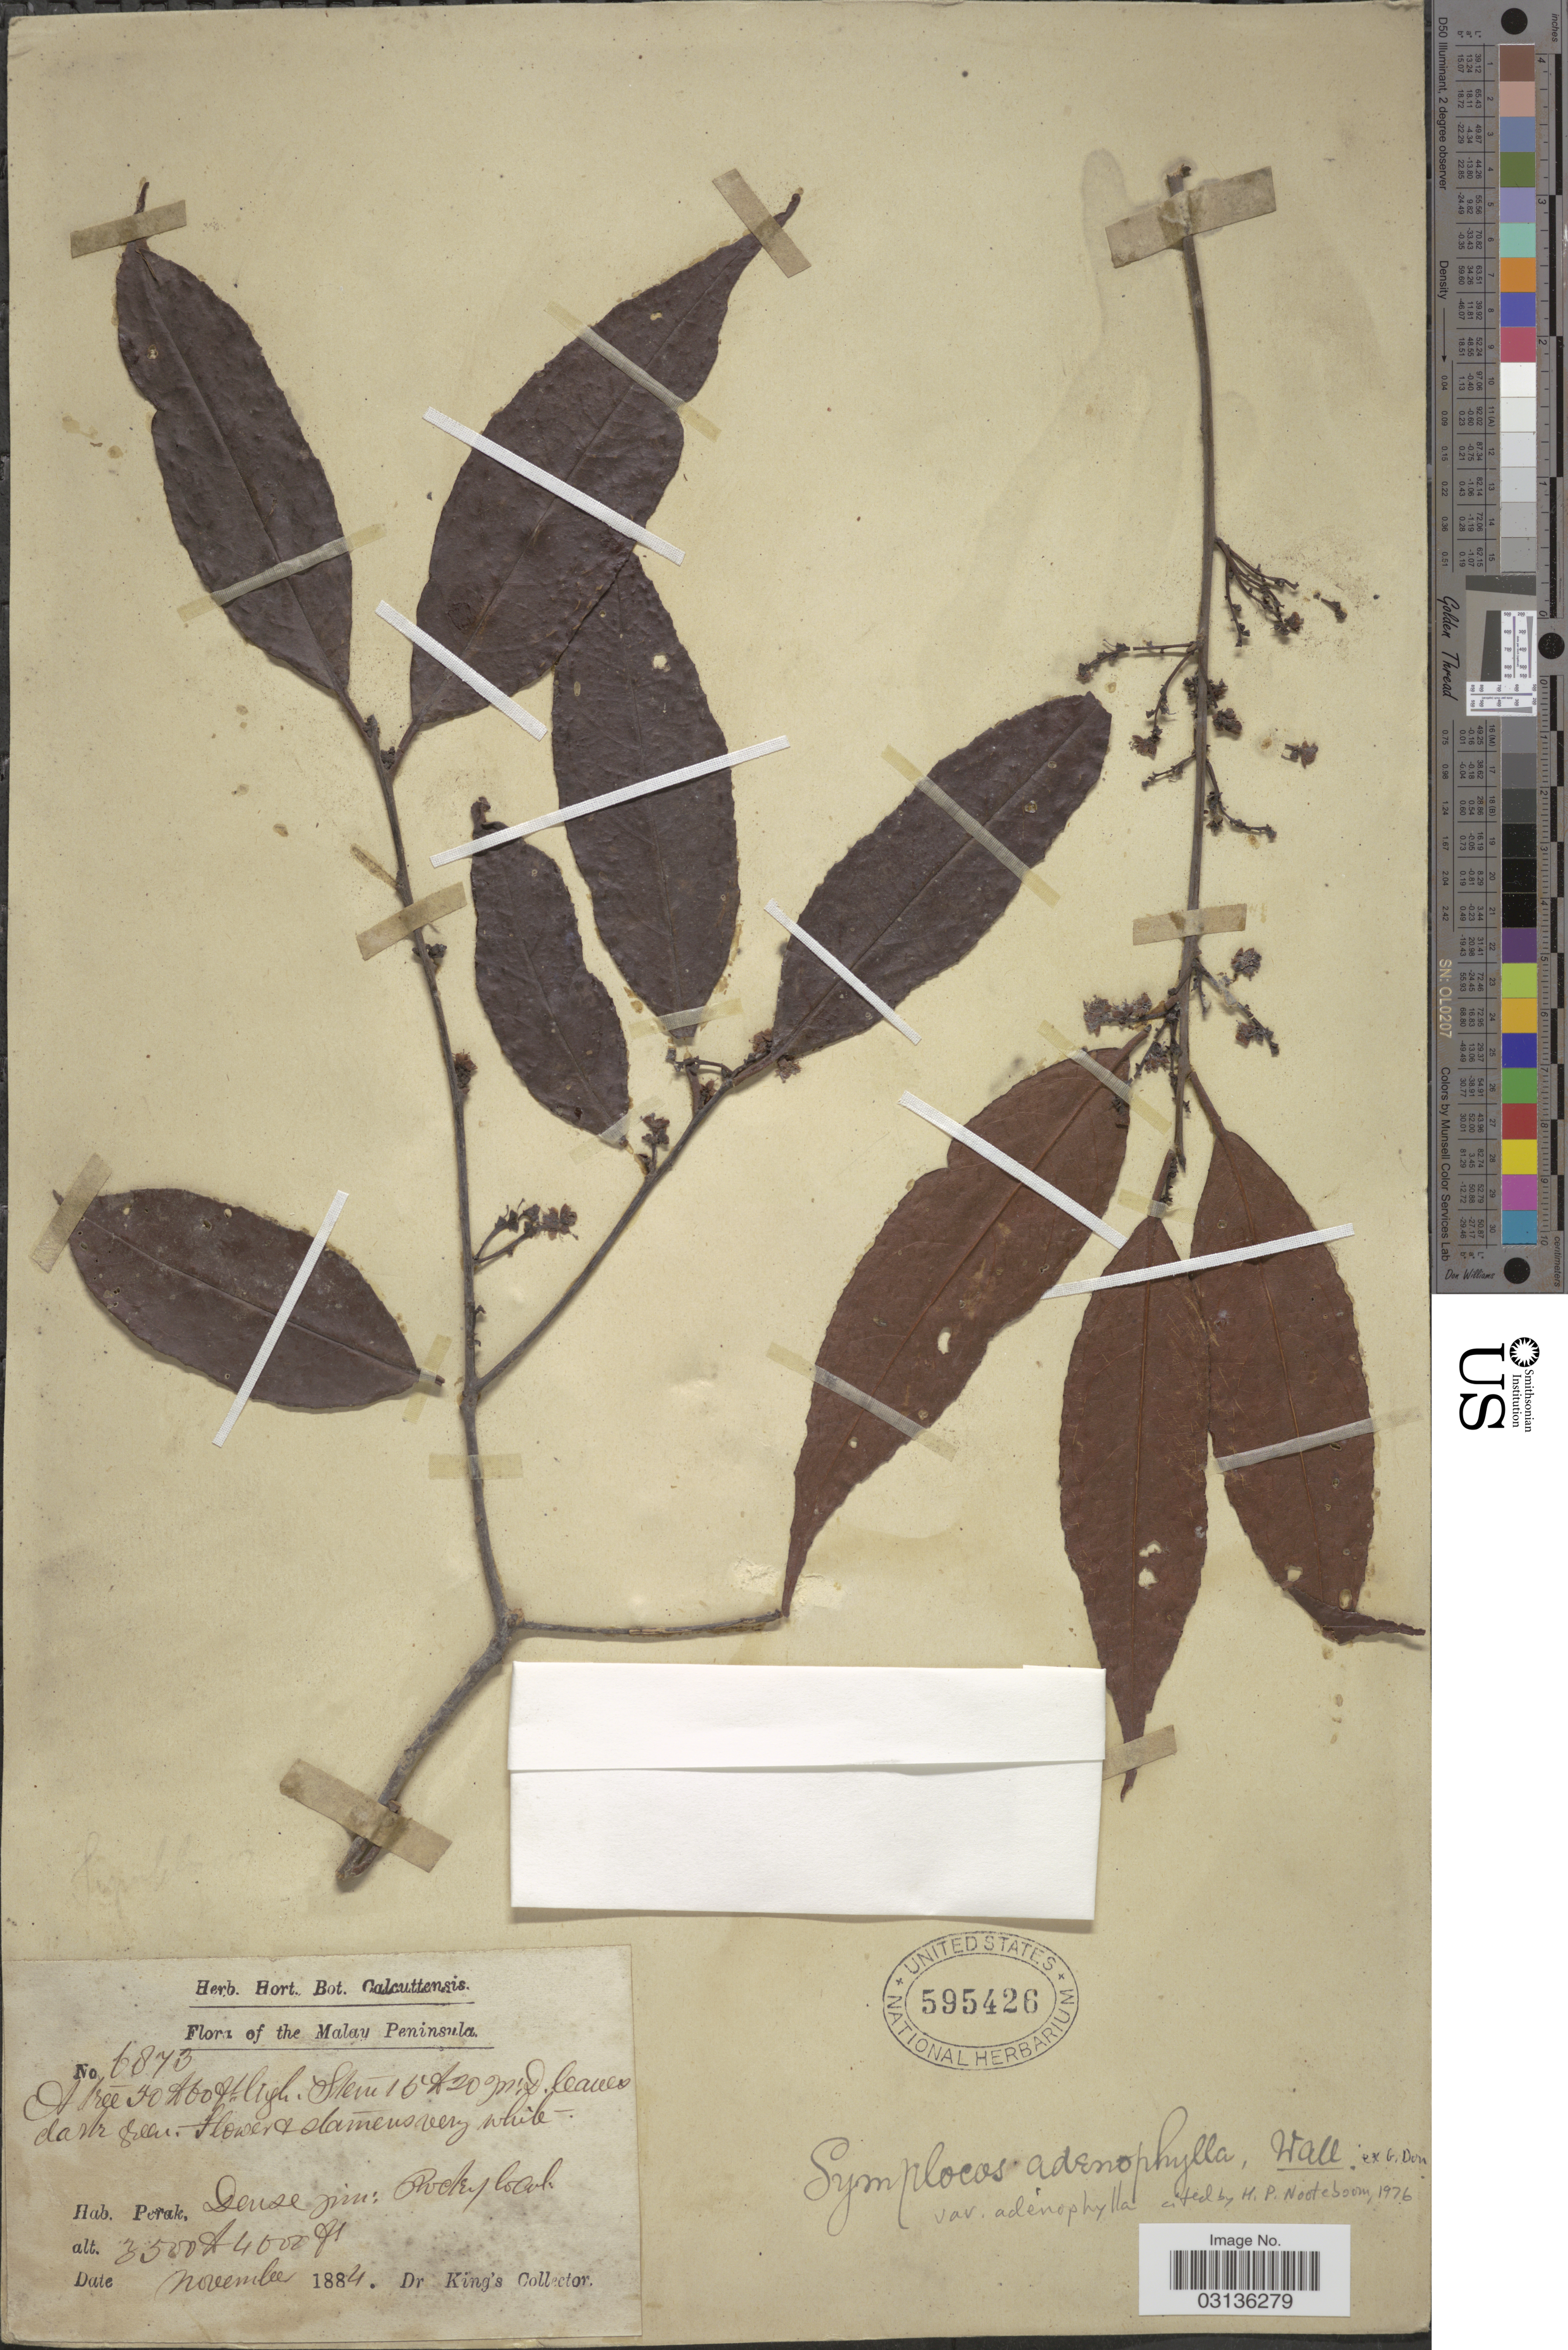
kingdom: Plantae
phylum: Tracheophyta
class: Magnoliopsida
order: Ericales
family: Symplocaceae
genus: Symplocos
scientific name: Symplocos adenophylla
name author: Wall. ex G. Don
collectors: Dr. King's collector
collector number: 6873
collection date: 1884-11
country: Malaysia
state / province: Perak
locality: The Malay Peninsula. Perak, Dense jun.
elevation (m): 1067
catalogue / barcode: US 595426